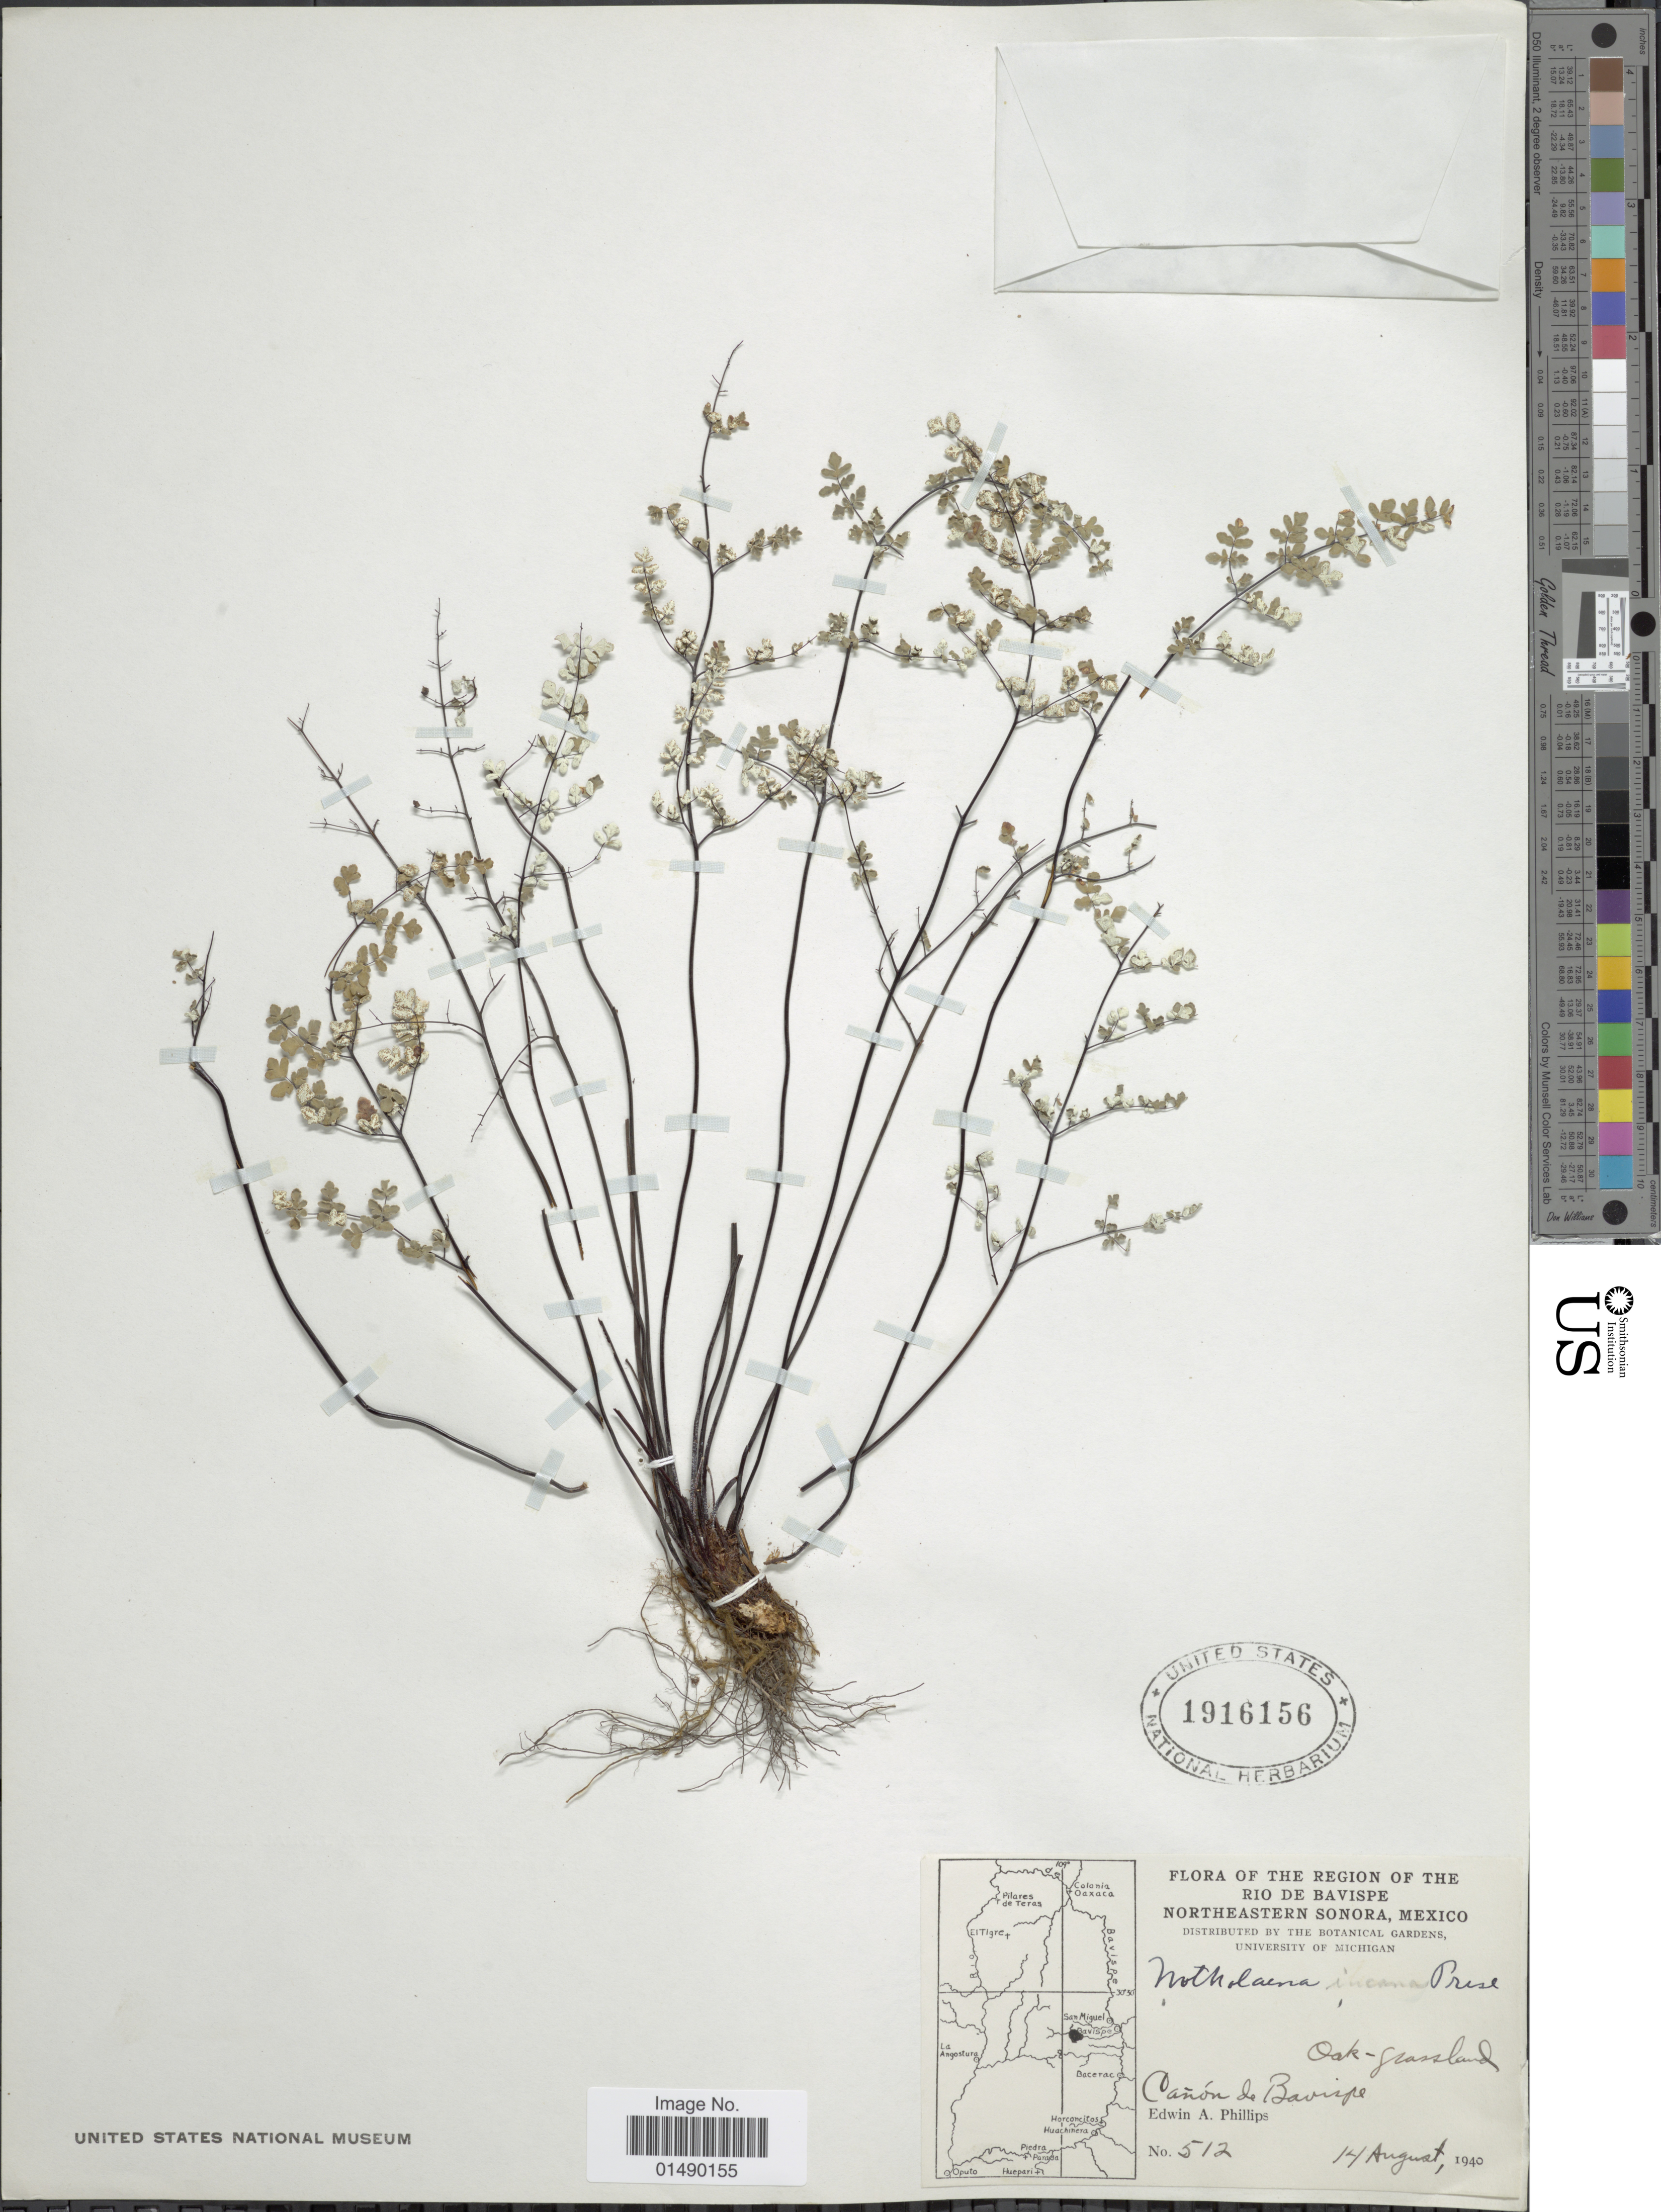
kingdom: Plantae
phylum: Tracheophyta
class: Polypodiopsida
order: Polypodiales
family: Pteridaceae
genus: Argyrochosma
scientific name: Argyrochosma incana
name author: (C. Presl) Windham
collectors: E. Phillips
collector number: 512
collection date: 1940-08-14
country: Mexico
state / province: Sonora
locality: Mexico, Northeastern Sonora, Canon de Bavispe.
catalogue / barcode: US 1916156